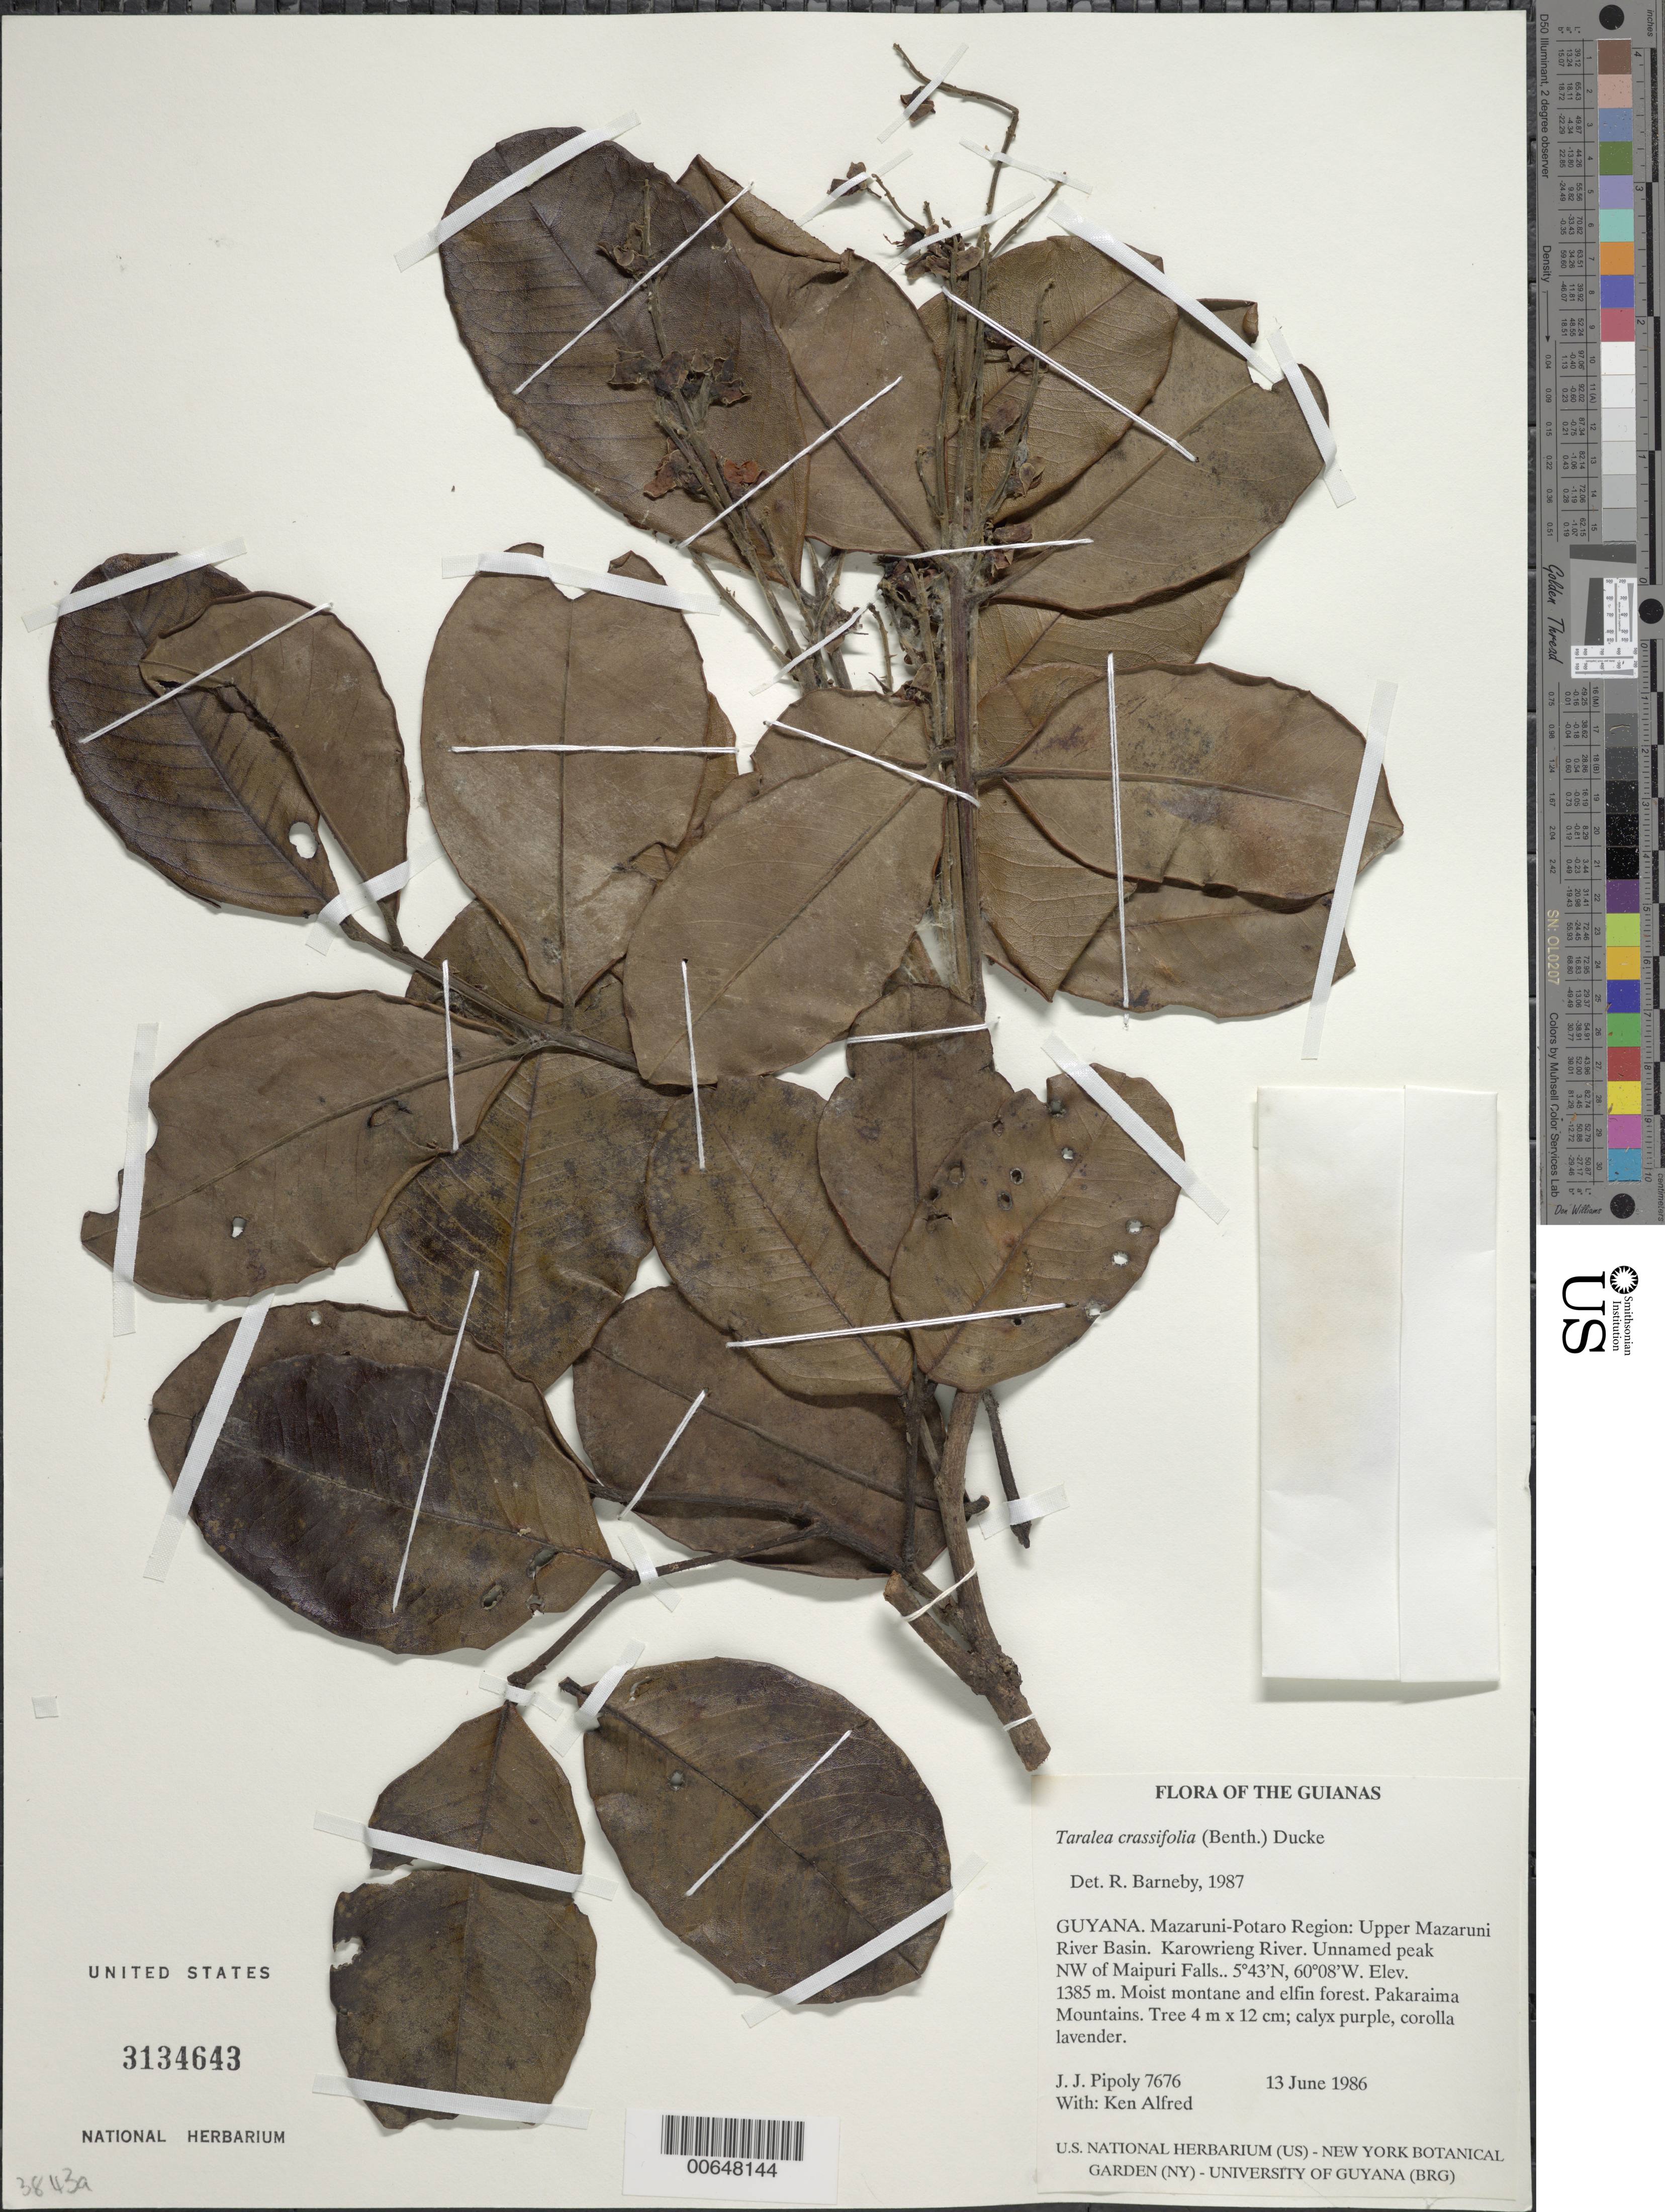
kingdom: Plantae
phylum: Tracheophyta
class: Magnoliopsida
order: Fabales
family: Fabaceae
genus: Taralea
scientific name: Taralea crassifolia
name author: (Spruce ex Benth.) Ducke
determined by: Barneby, Rupert C., (NY)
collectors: J. J. Pipoly & K. Alfred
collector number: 7676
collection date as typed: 13 June 1986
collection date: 1986-06-13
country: Guyana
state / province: Cuyuni-Mazaruni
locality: Pakaraima Mts. Upper Mazaruni River Basin. Karowrieng River. Unnamed peak NW of Maipuri Falls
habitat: Moist montane and elfin forest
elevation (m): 1385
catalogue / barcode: US 3134643